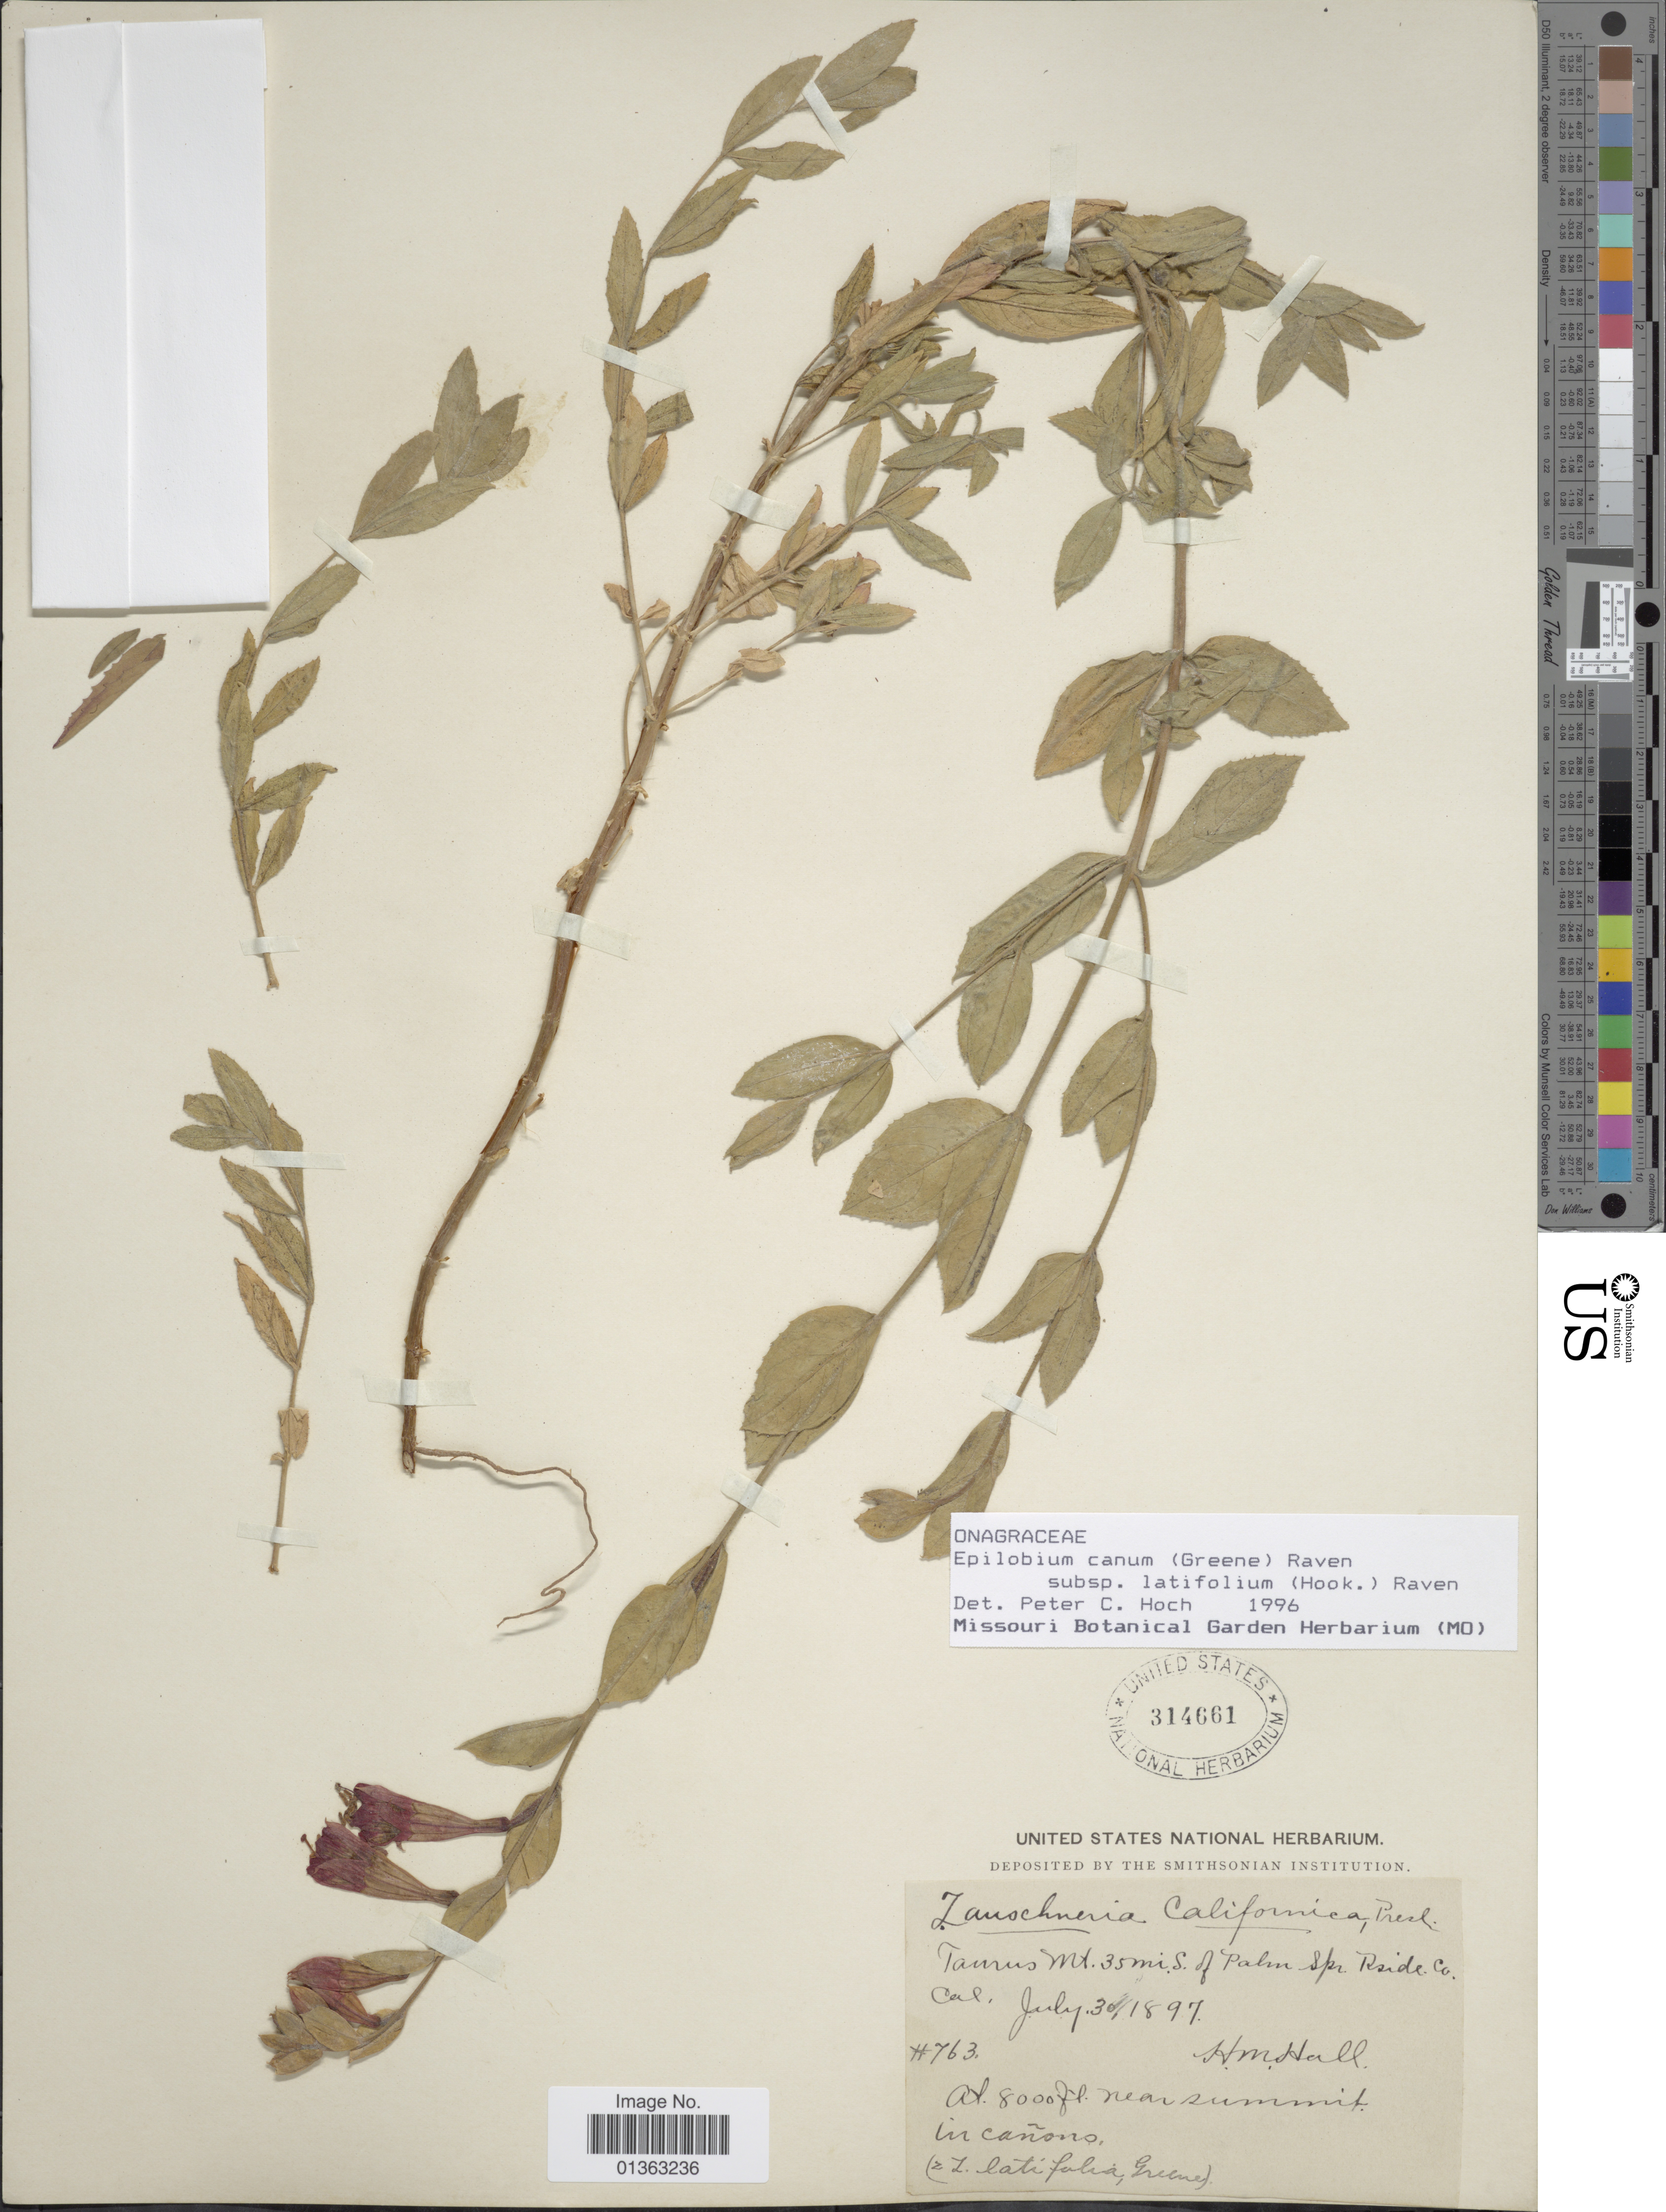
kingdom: Plantae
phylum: Tracheophyta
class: Magnoliopsida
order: Myrtales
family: Onagraceae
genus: Epilobium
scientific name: Epilobium canum subsp. latifolium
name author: (Hook.) P.H. Raven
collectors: H. M. Hall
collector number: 763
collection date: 1897-07-30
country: United States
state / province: California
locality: Taurus Mt. 35 mi. S. of Palm Spr. Rside Co.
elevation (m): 2438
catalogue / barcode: US 314661